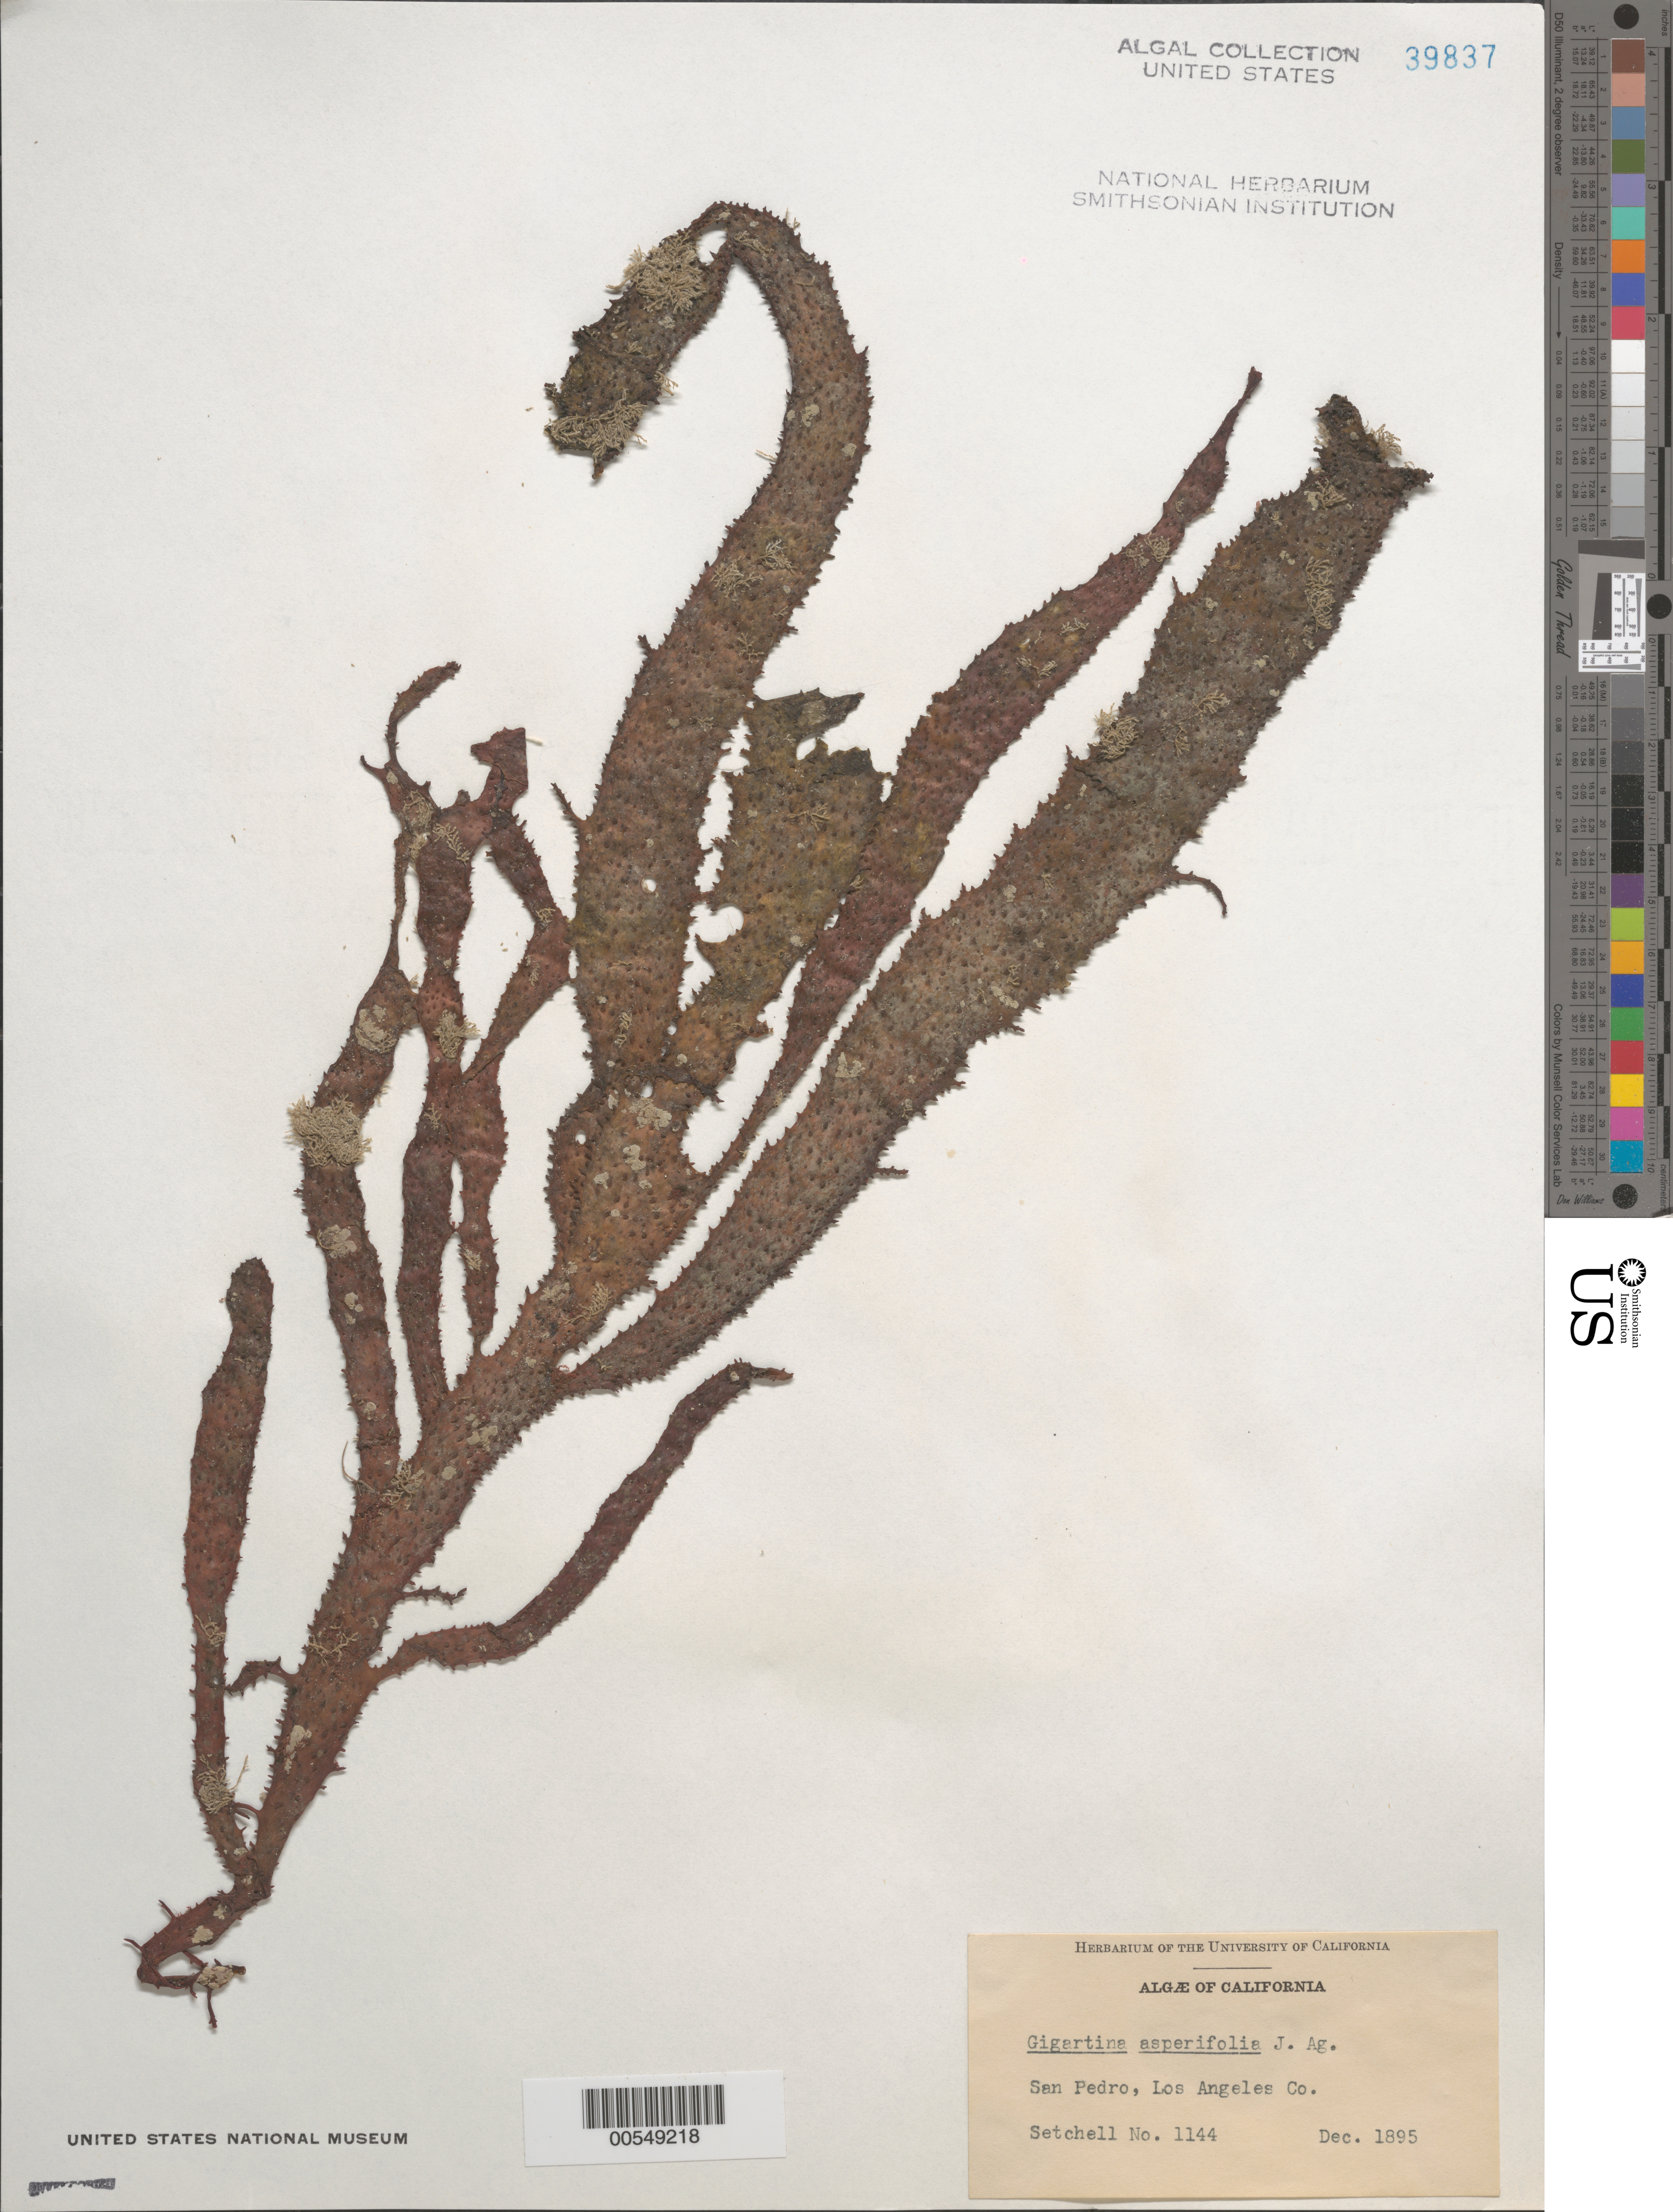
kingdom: Plantae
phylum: Rhodophyta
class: Florideophyceae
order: Gigartinales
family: Gigartinaceae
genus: Chondracanthus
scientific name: Chondracanthus spinosus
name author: (Kütz.) Guiry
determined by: Algae name updating Project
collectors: W. Setchell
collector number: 1144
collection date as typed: Dec 1895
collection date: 1895-12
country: United States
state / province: California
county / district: Los Angeles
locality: San Pedro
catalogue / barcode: US 39837